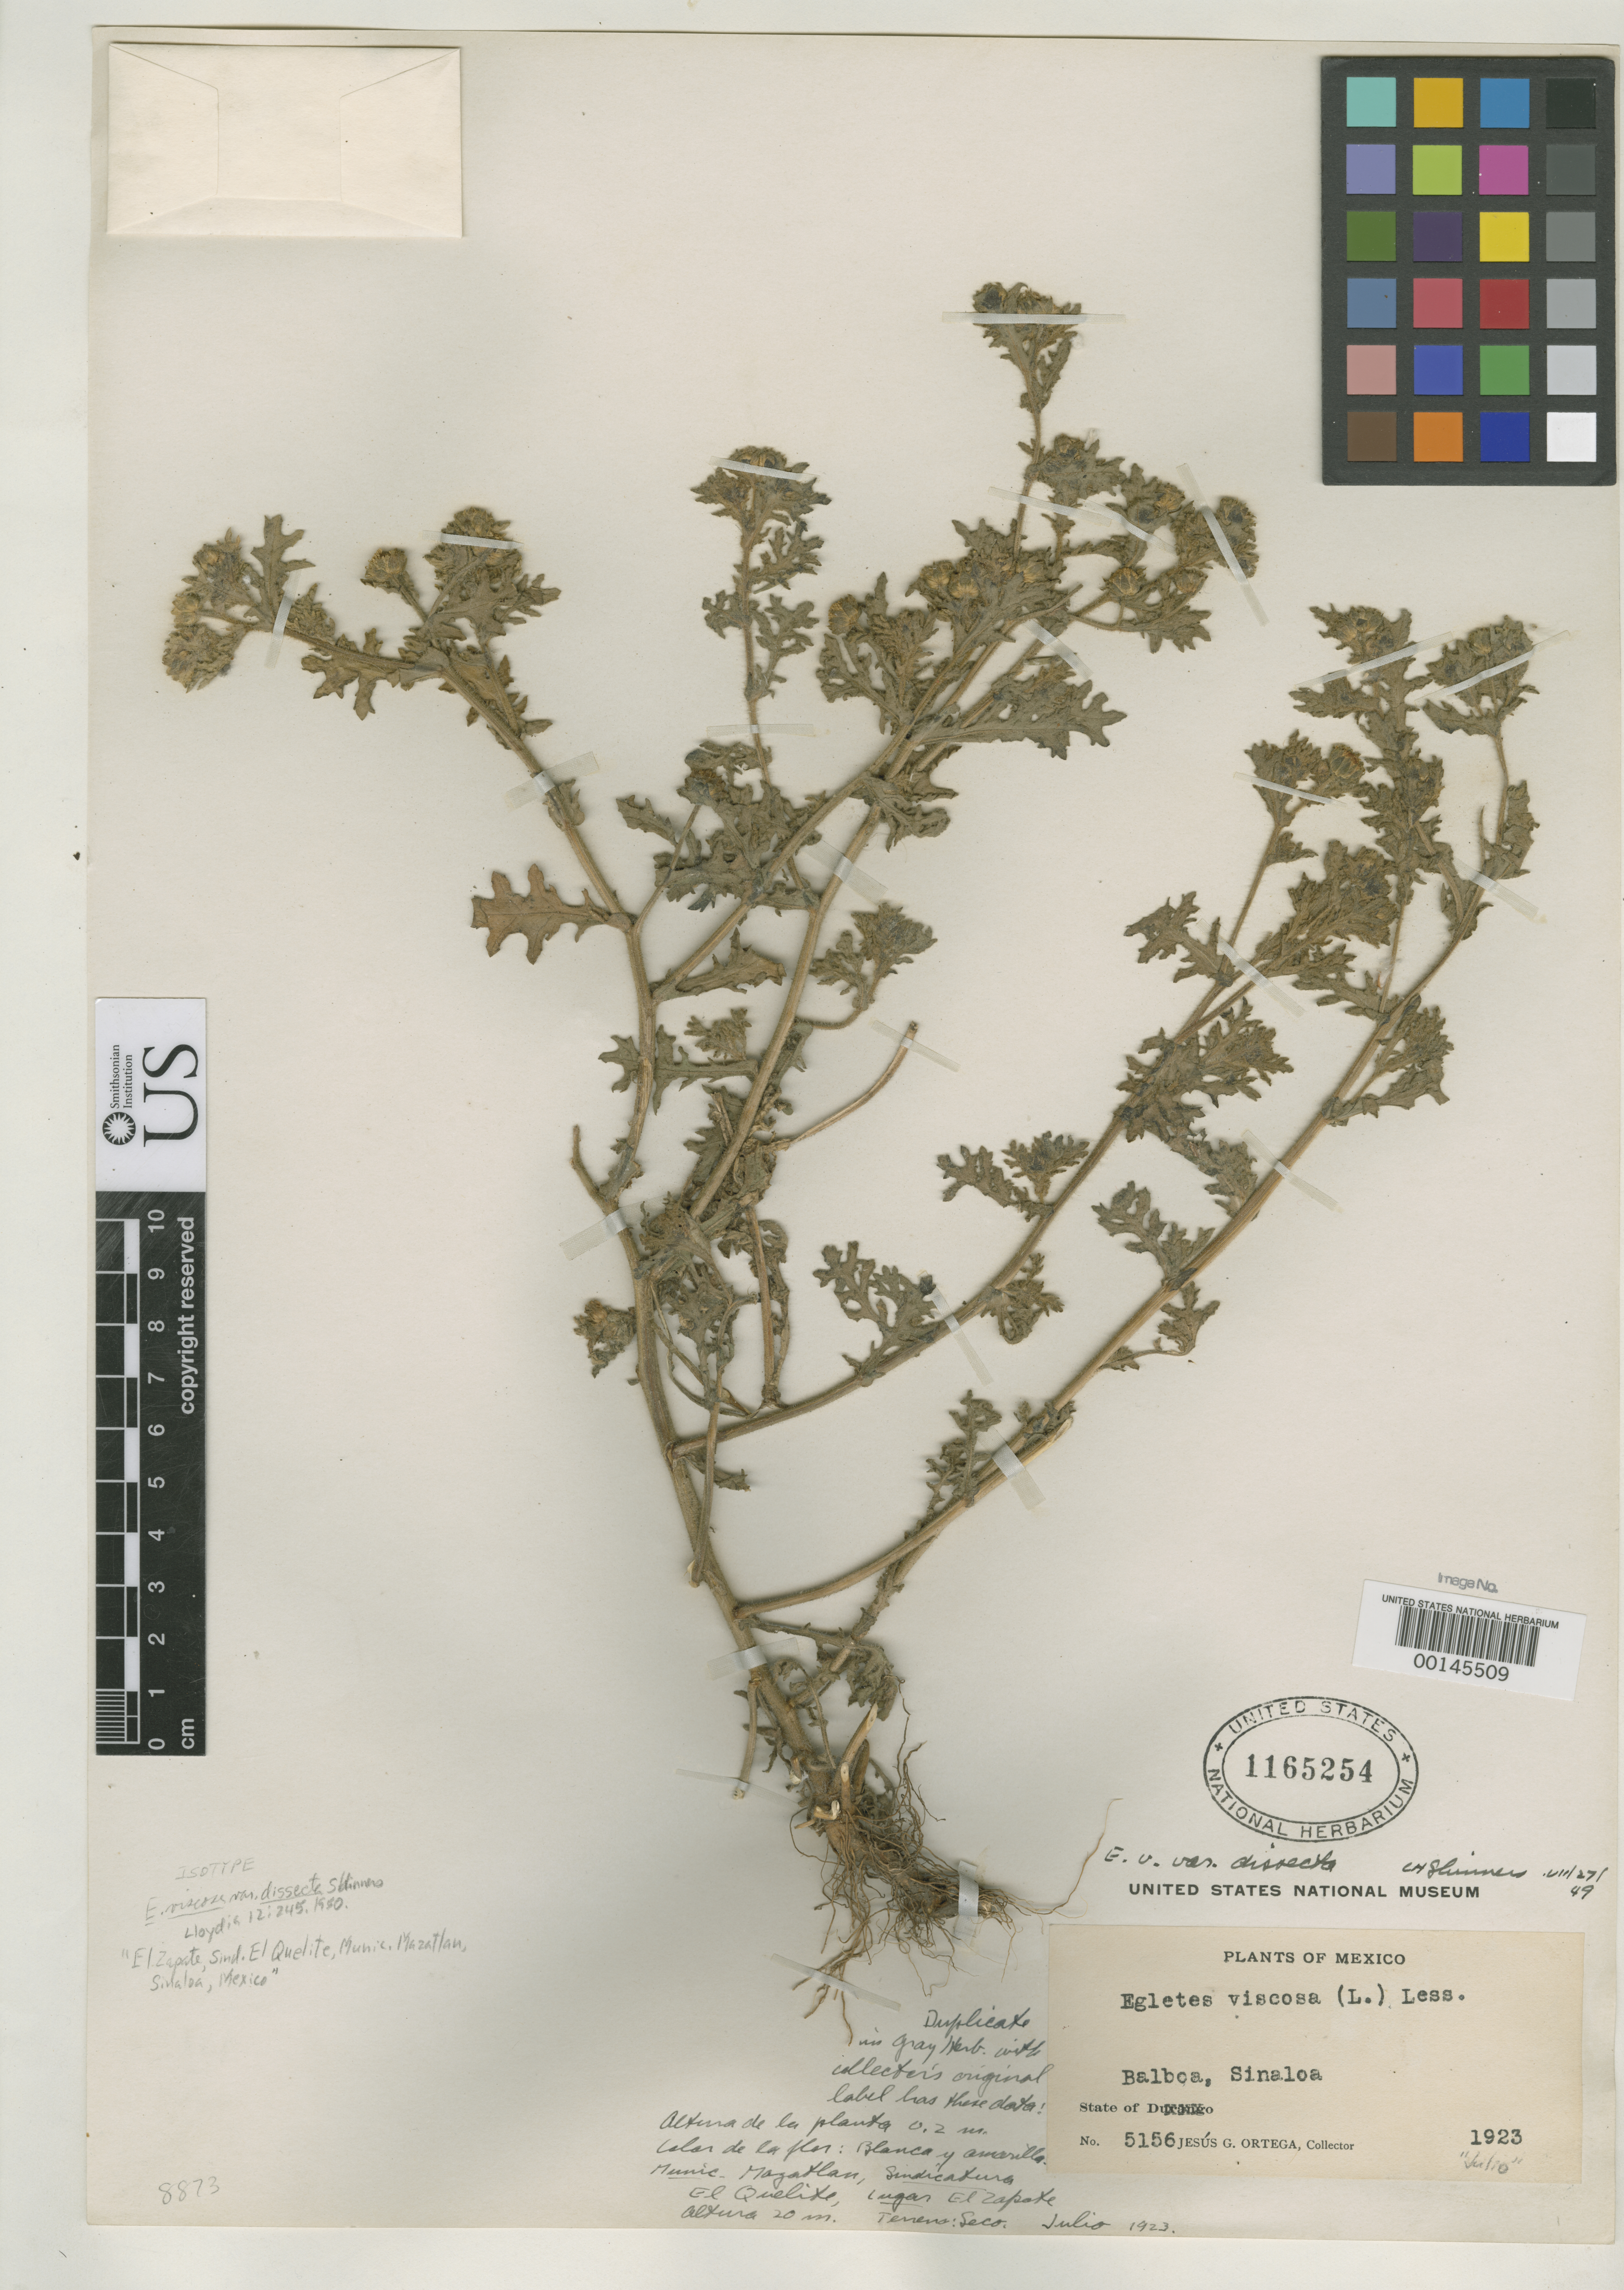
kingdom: Plantae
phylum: Tracheophyta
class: Magnoliopsida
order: Asterales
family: Asteraceae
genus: Egletes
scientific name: Egletes viscosa var. dissecta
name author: Shinners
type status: Isotype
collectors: J. Ortega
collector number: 5156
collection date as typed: Jul 1923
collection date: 1923-07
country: Mexico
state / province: Sinaloa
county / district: Mazatlan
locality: El Zapate, Sindicatura El Quelite.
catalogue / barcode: US 1165254